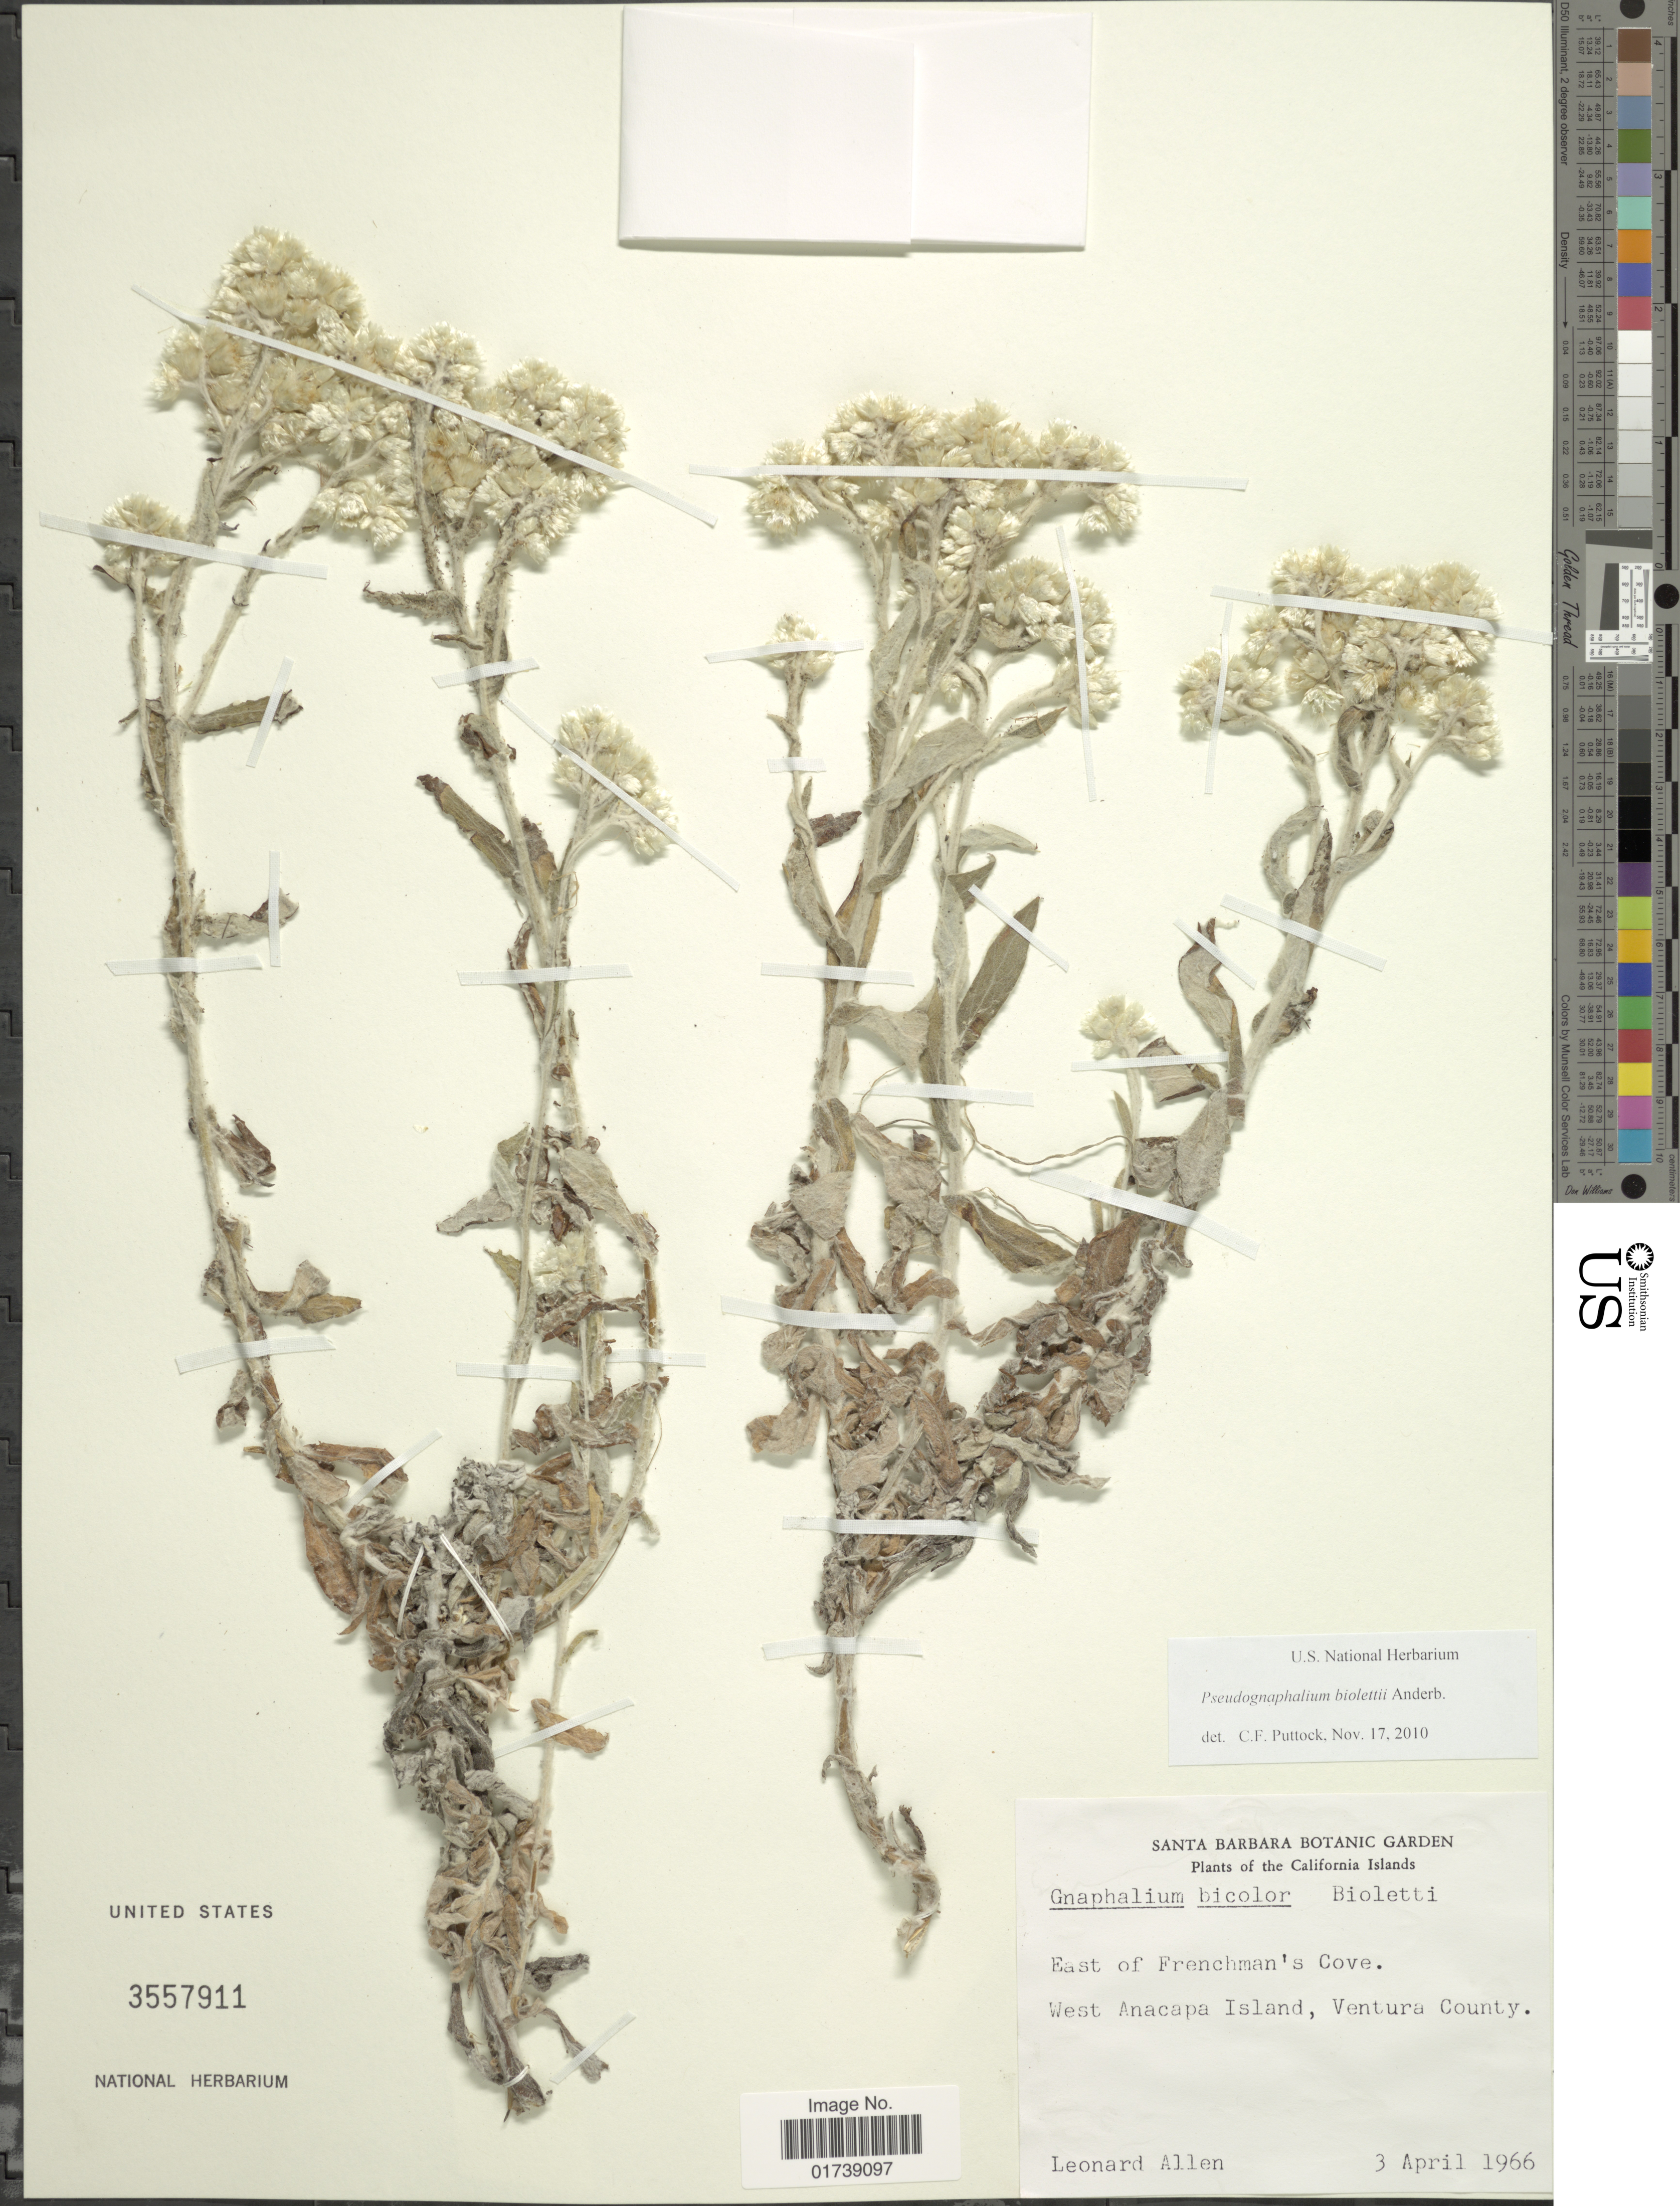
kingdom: Plantae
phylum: Tracheophyta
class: Magnoliopsida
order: Asterales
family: Asteraceae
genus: Pseudognaphalium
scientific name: Pseudognaphalium biolettii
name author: Anderb.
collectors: L. Allen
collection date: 1966-04-03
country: United States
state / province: California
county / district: Ventura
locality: California Islands, east of Frenchman's Cove, West Anacapa island, Ventura County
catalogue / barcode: US 3557911